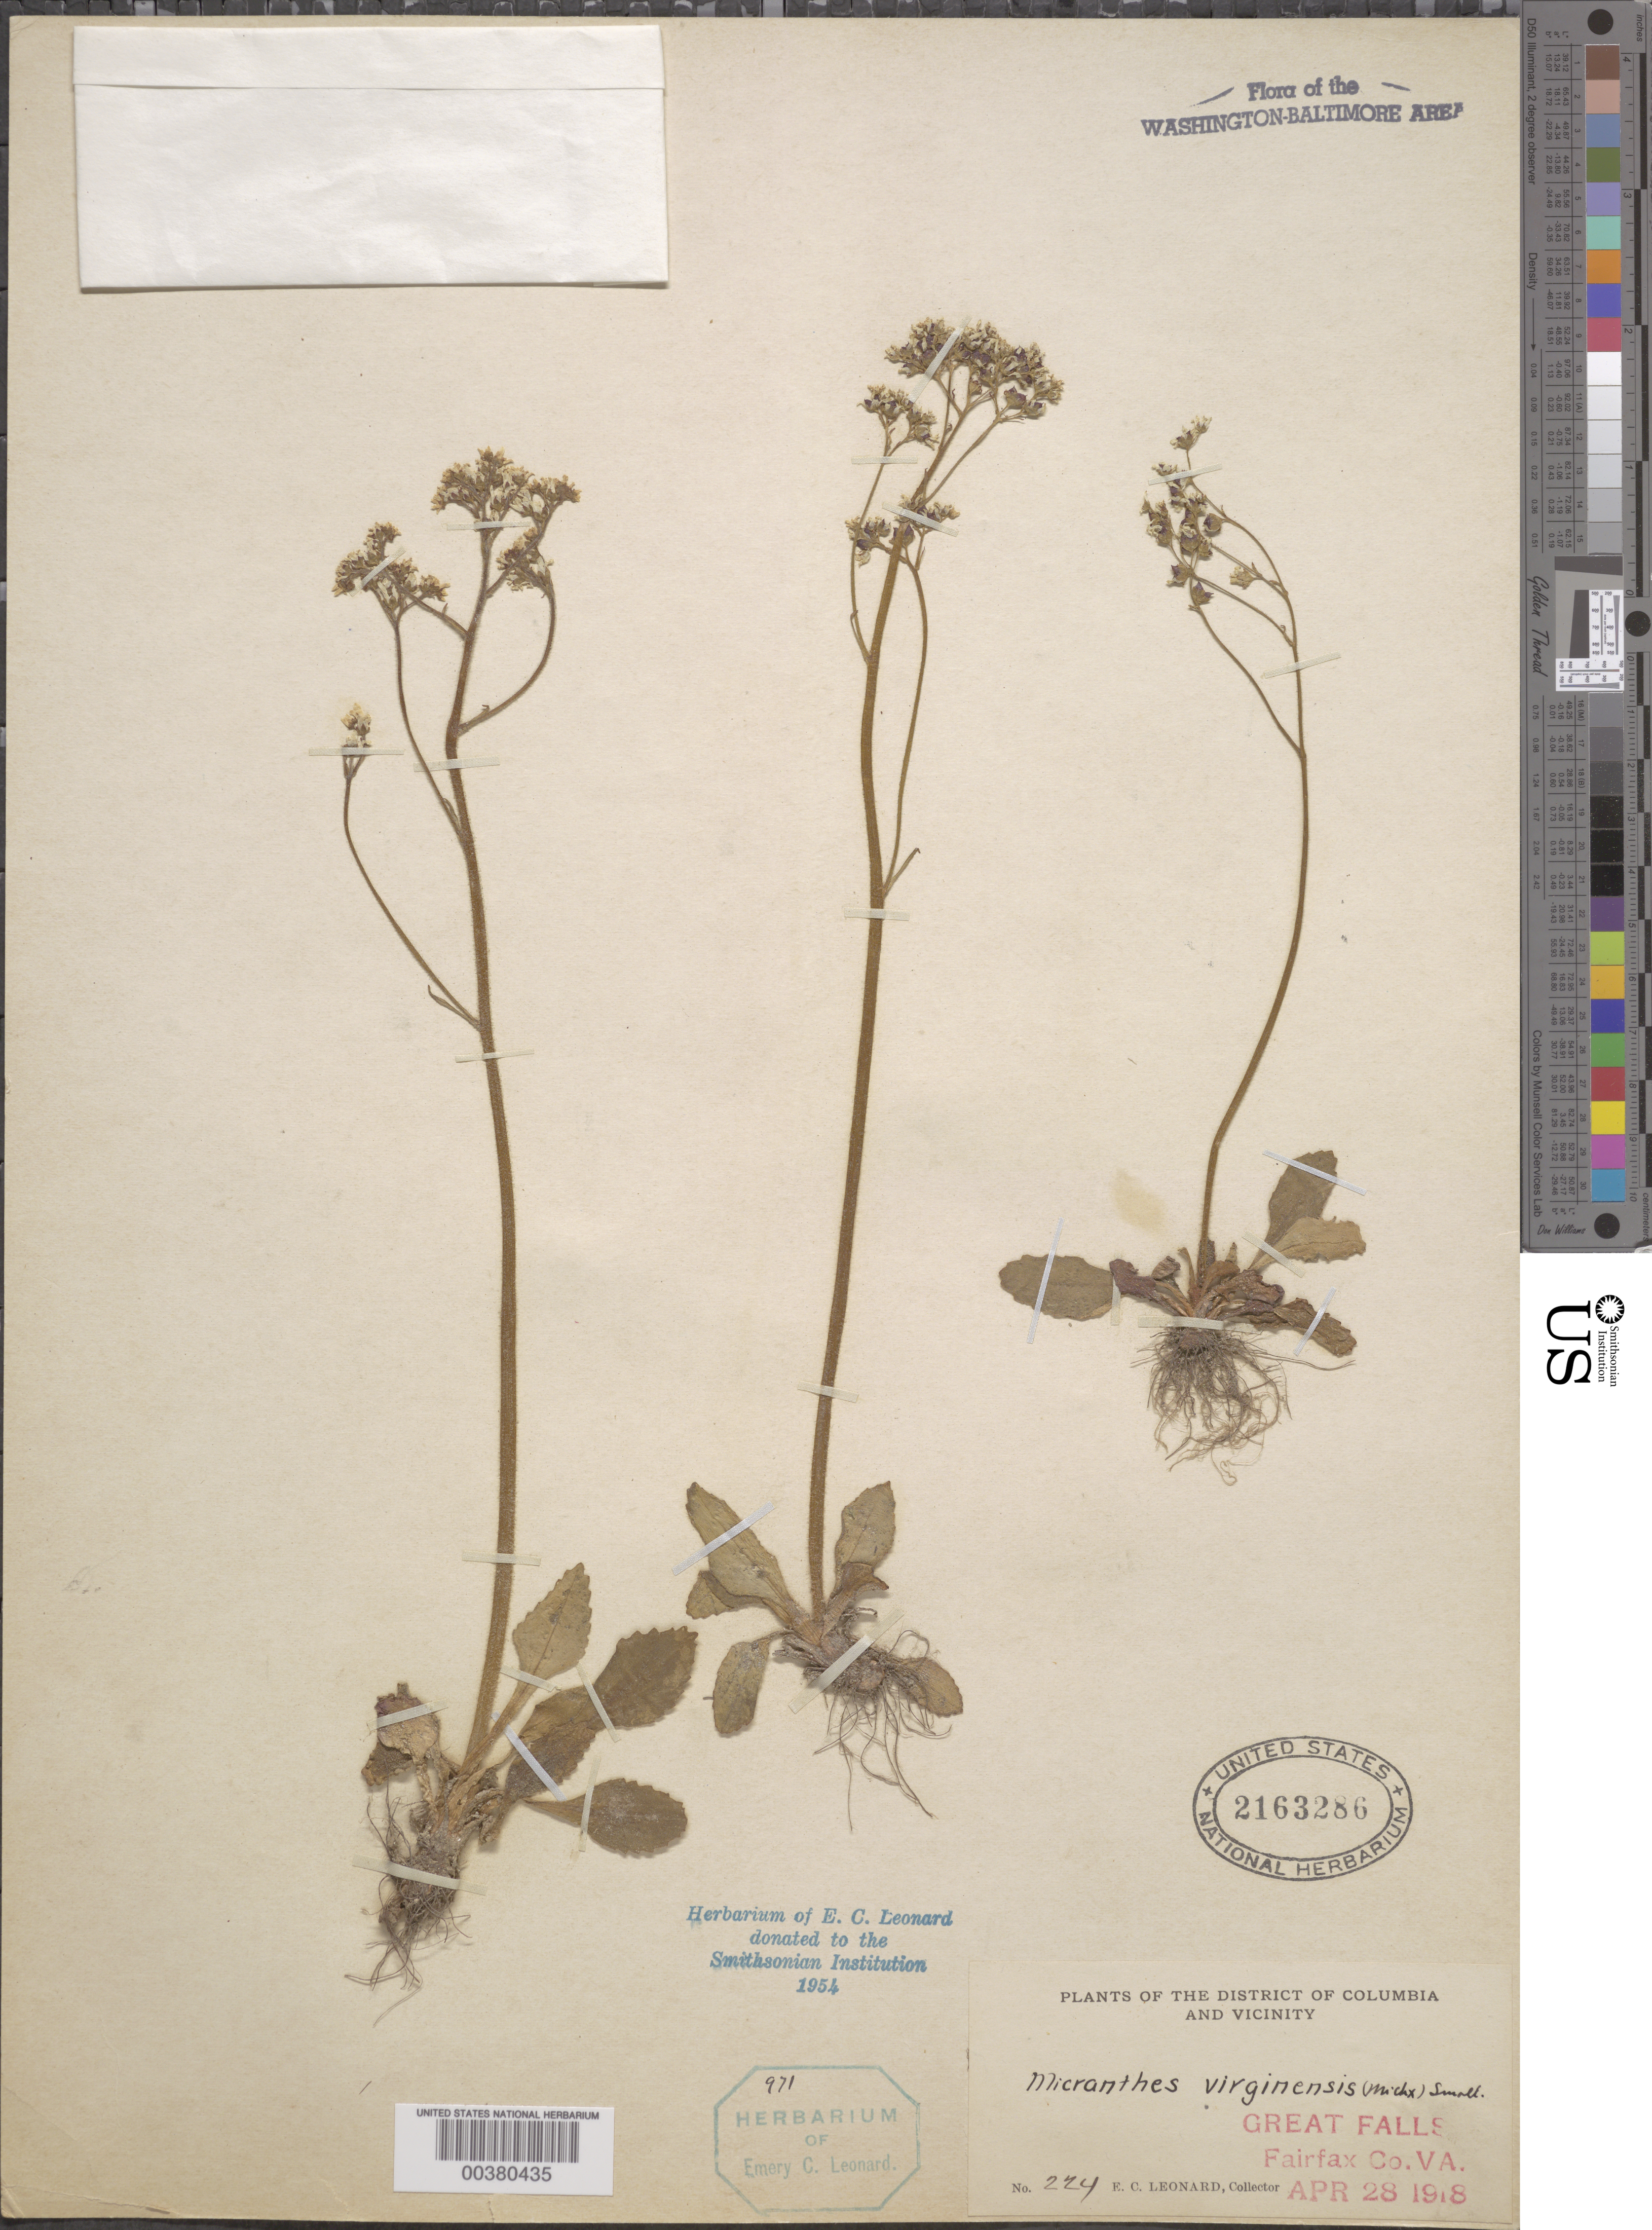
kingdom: Plantae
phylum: Tracheophyta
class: Magnoliopsida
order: Saxifragales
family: Saxifragaceae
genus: Micranthes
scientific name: Micranthes virginiensis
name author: (Michx.) Small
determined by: Strong, Mark T., (BOT), Smithsonian Institution - National Museum of Natural History (UNITED STATES)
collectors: E. C. Leonard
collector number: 224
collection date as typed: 28 Apr 1918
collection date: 1918-04-28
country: United States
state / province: Virginia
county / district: Fairfax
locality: Great Falls C. and O. Canal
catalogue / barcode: US 2163286